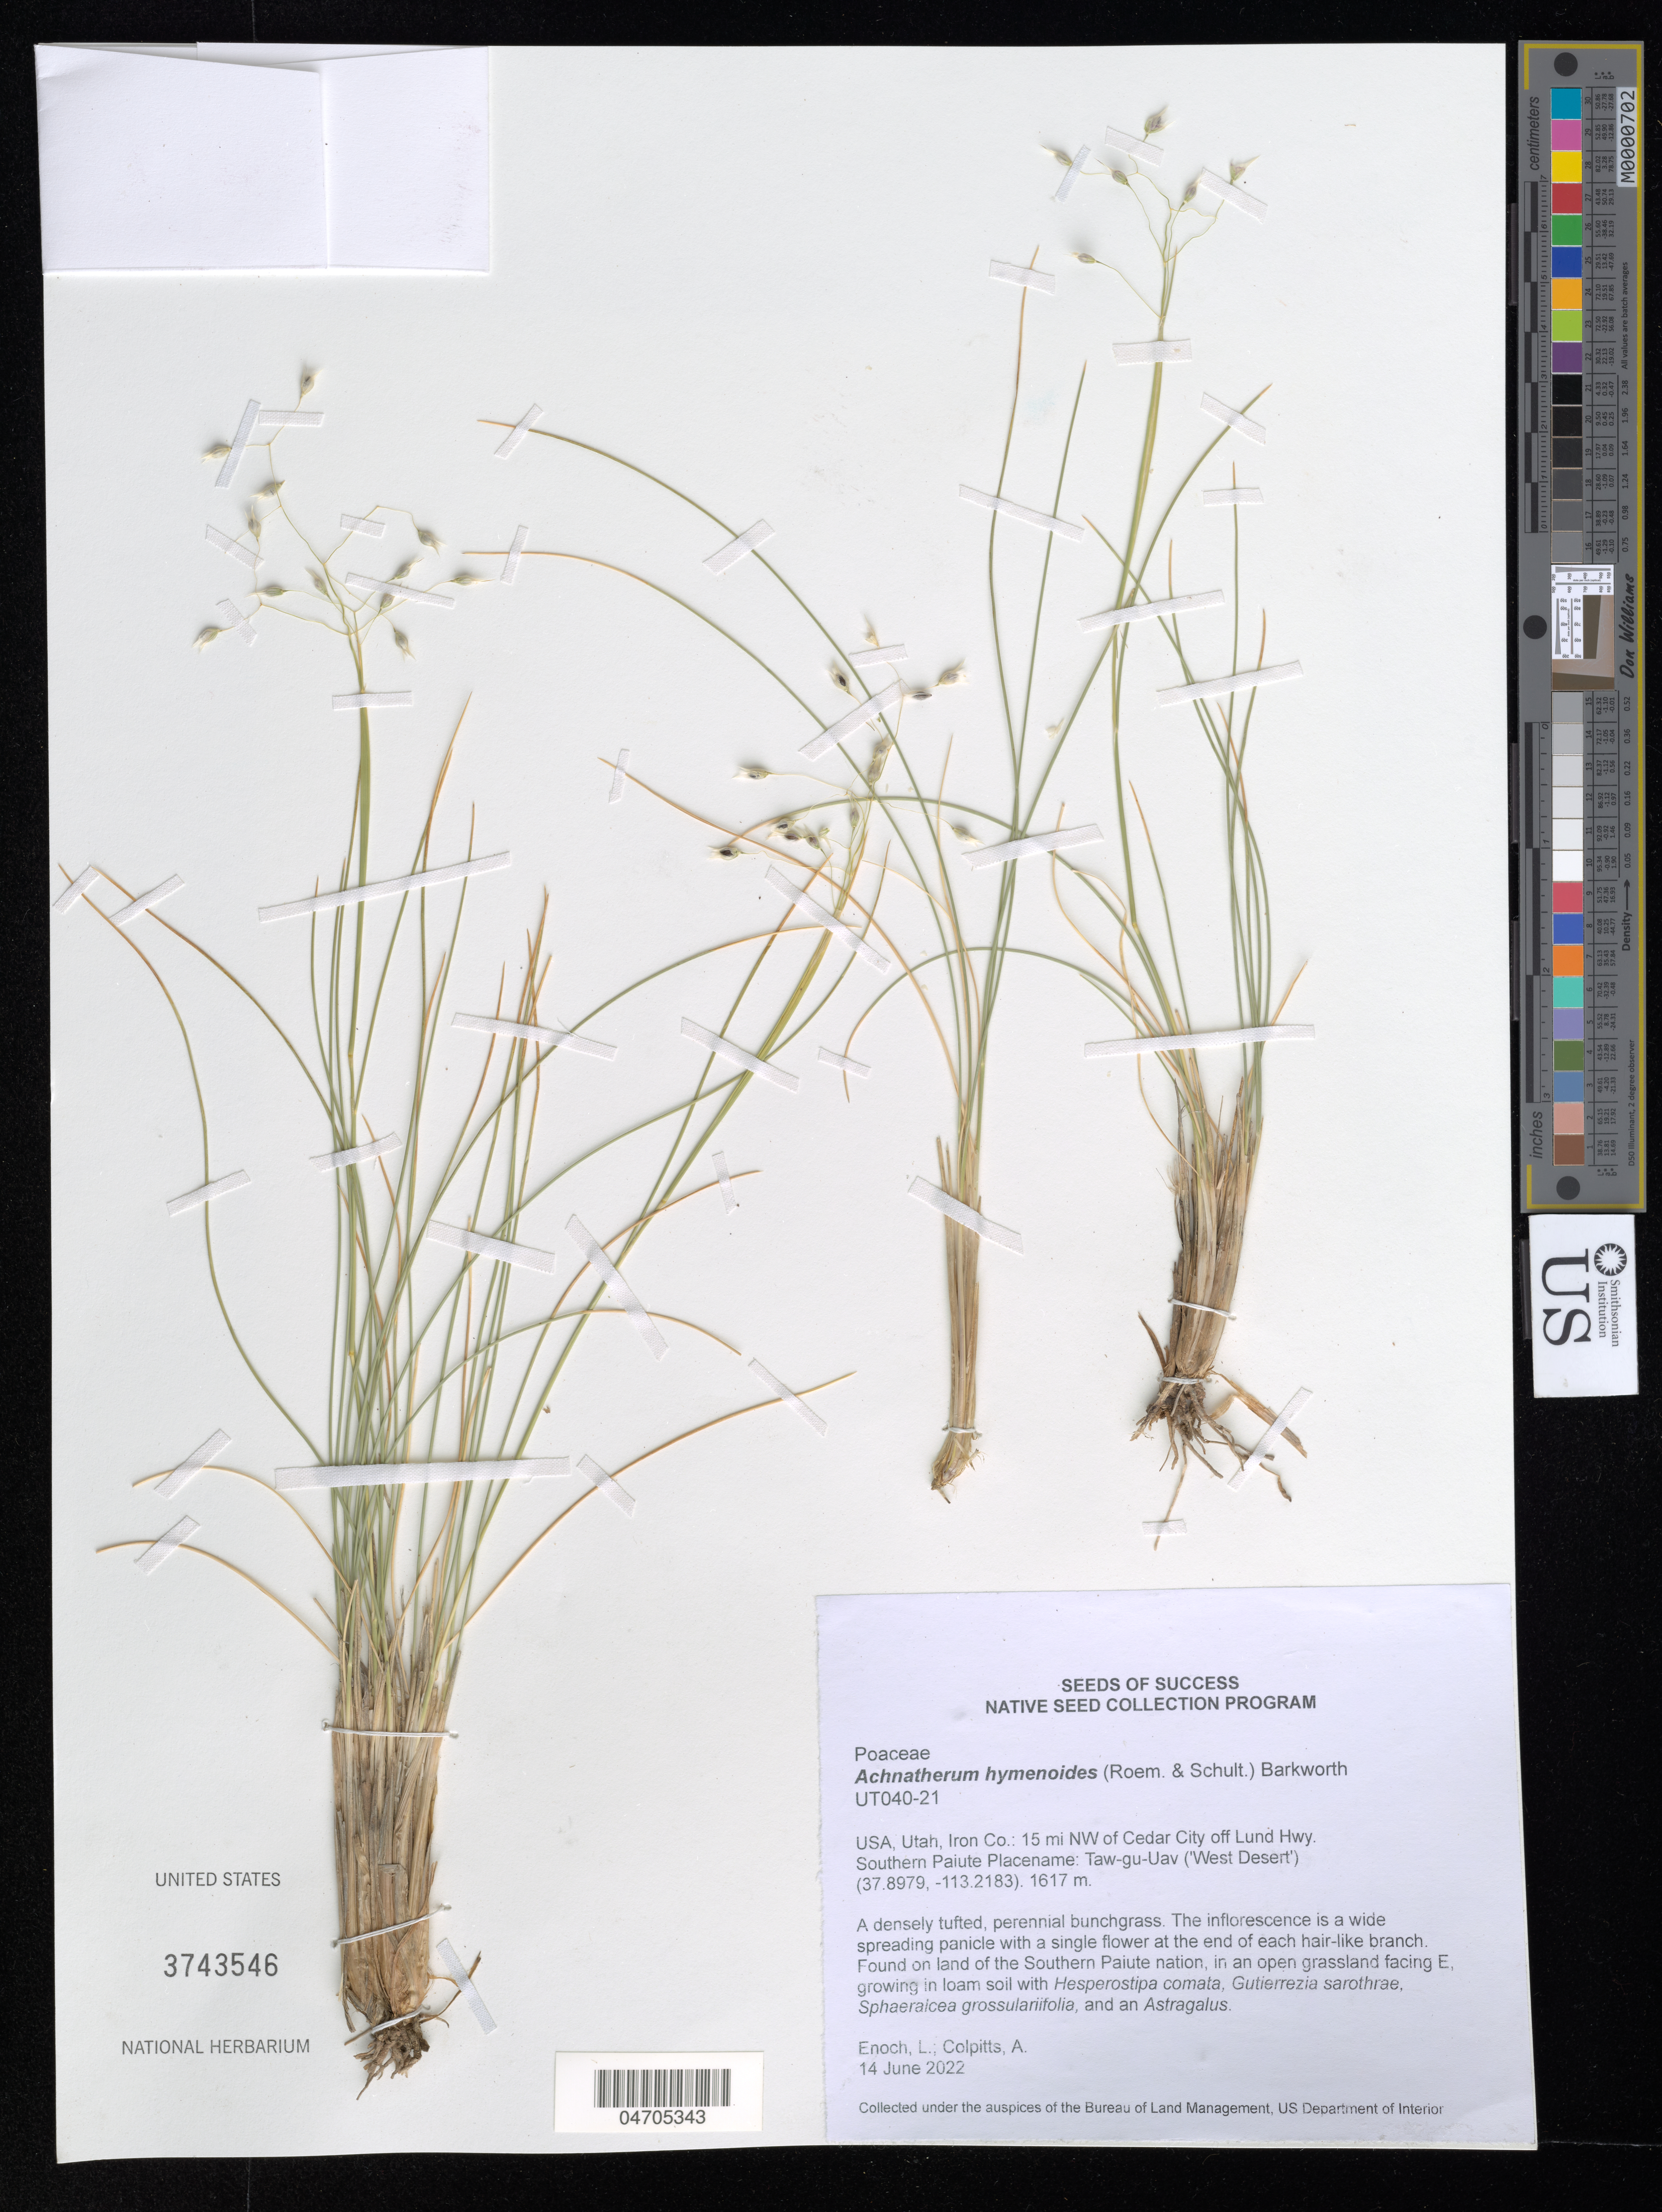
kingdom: Plantae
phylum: Tracheophyta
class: Liliopsida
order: Poales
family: Poaceae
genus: Achnatherum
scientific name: Achnatherum hymenoides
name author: (Roem. & Schult.) Barkworth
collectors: L. Enoch & A. Colpitts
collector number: UT040-21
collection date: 2022-06-14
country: United States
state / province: Utah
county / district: Iron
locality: Iron Co.: 15 mi NW of Cedar City off Lund Hwy. Southern Paiute Placename: Taw-gu-Uav ('West Desert').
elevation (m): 1617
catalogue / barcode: US 3743546